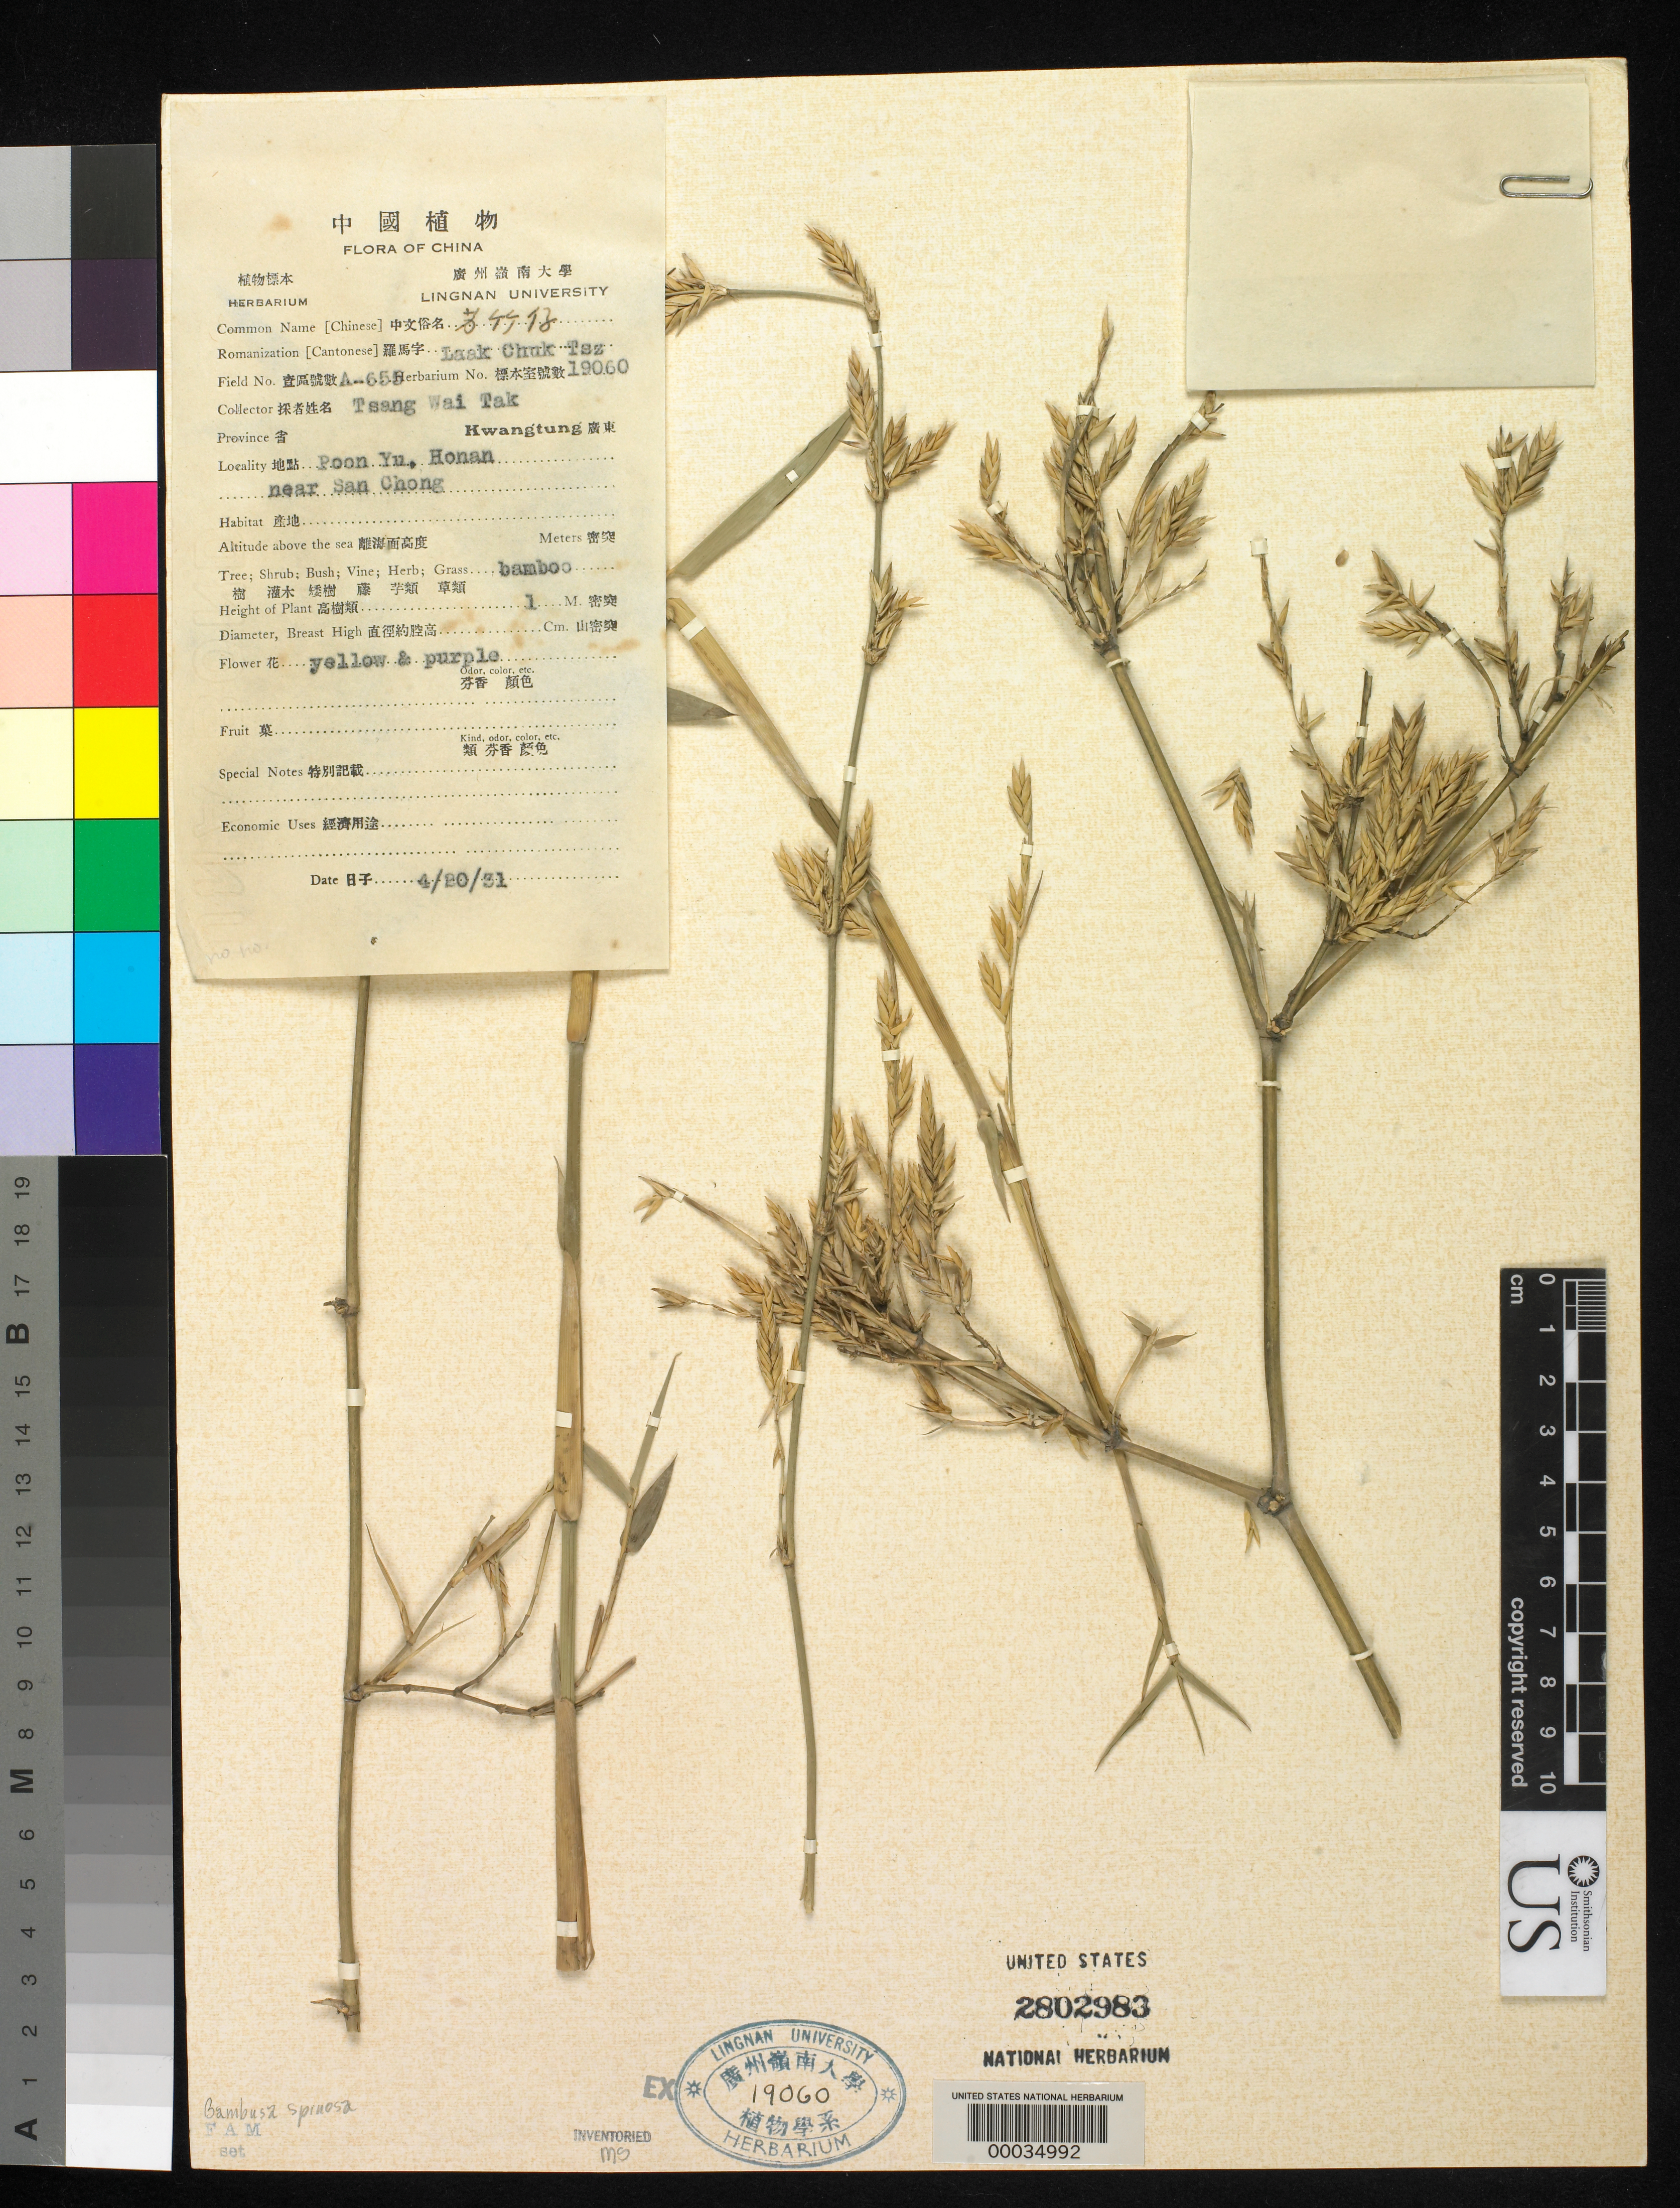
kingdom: Plantae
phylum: Tracheophyta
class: Liliopsida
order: Poales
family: Poaceae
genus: Bambusa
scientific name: Bambusa spinosa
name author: Roxb.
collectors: W. T. Tsang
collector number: A-655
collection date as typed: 20 Apr 1931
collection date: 1931-04-20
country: China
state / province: Guangdong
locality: San chong, poon yu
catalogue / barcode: US 2802983